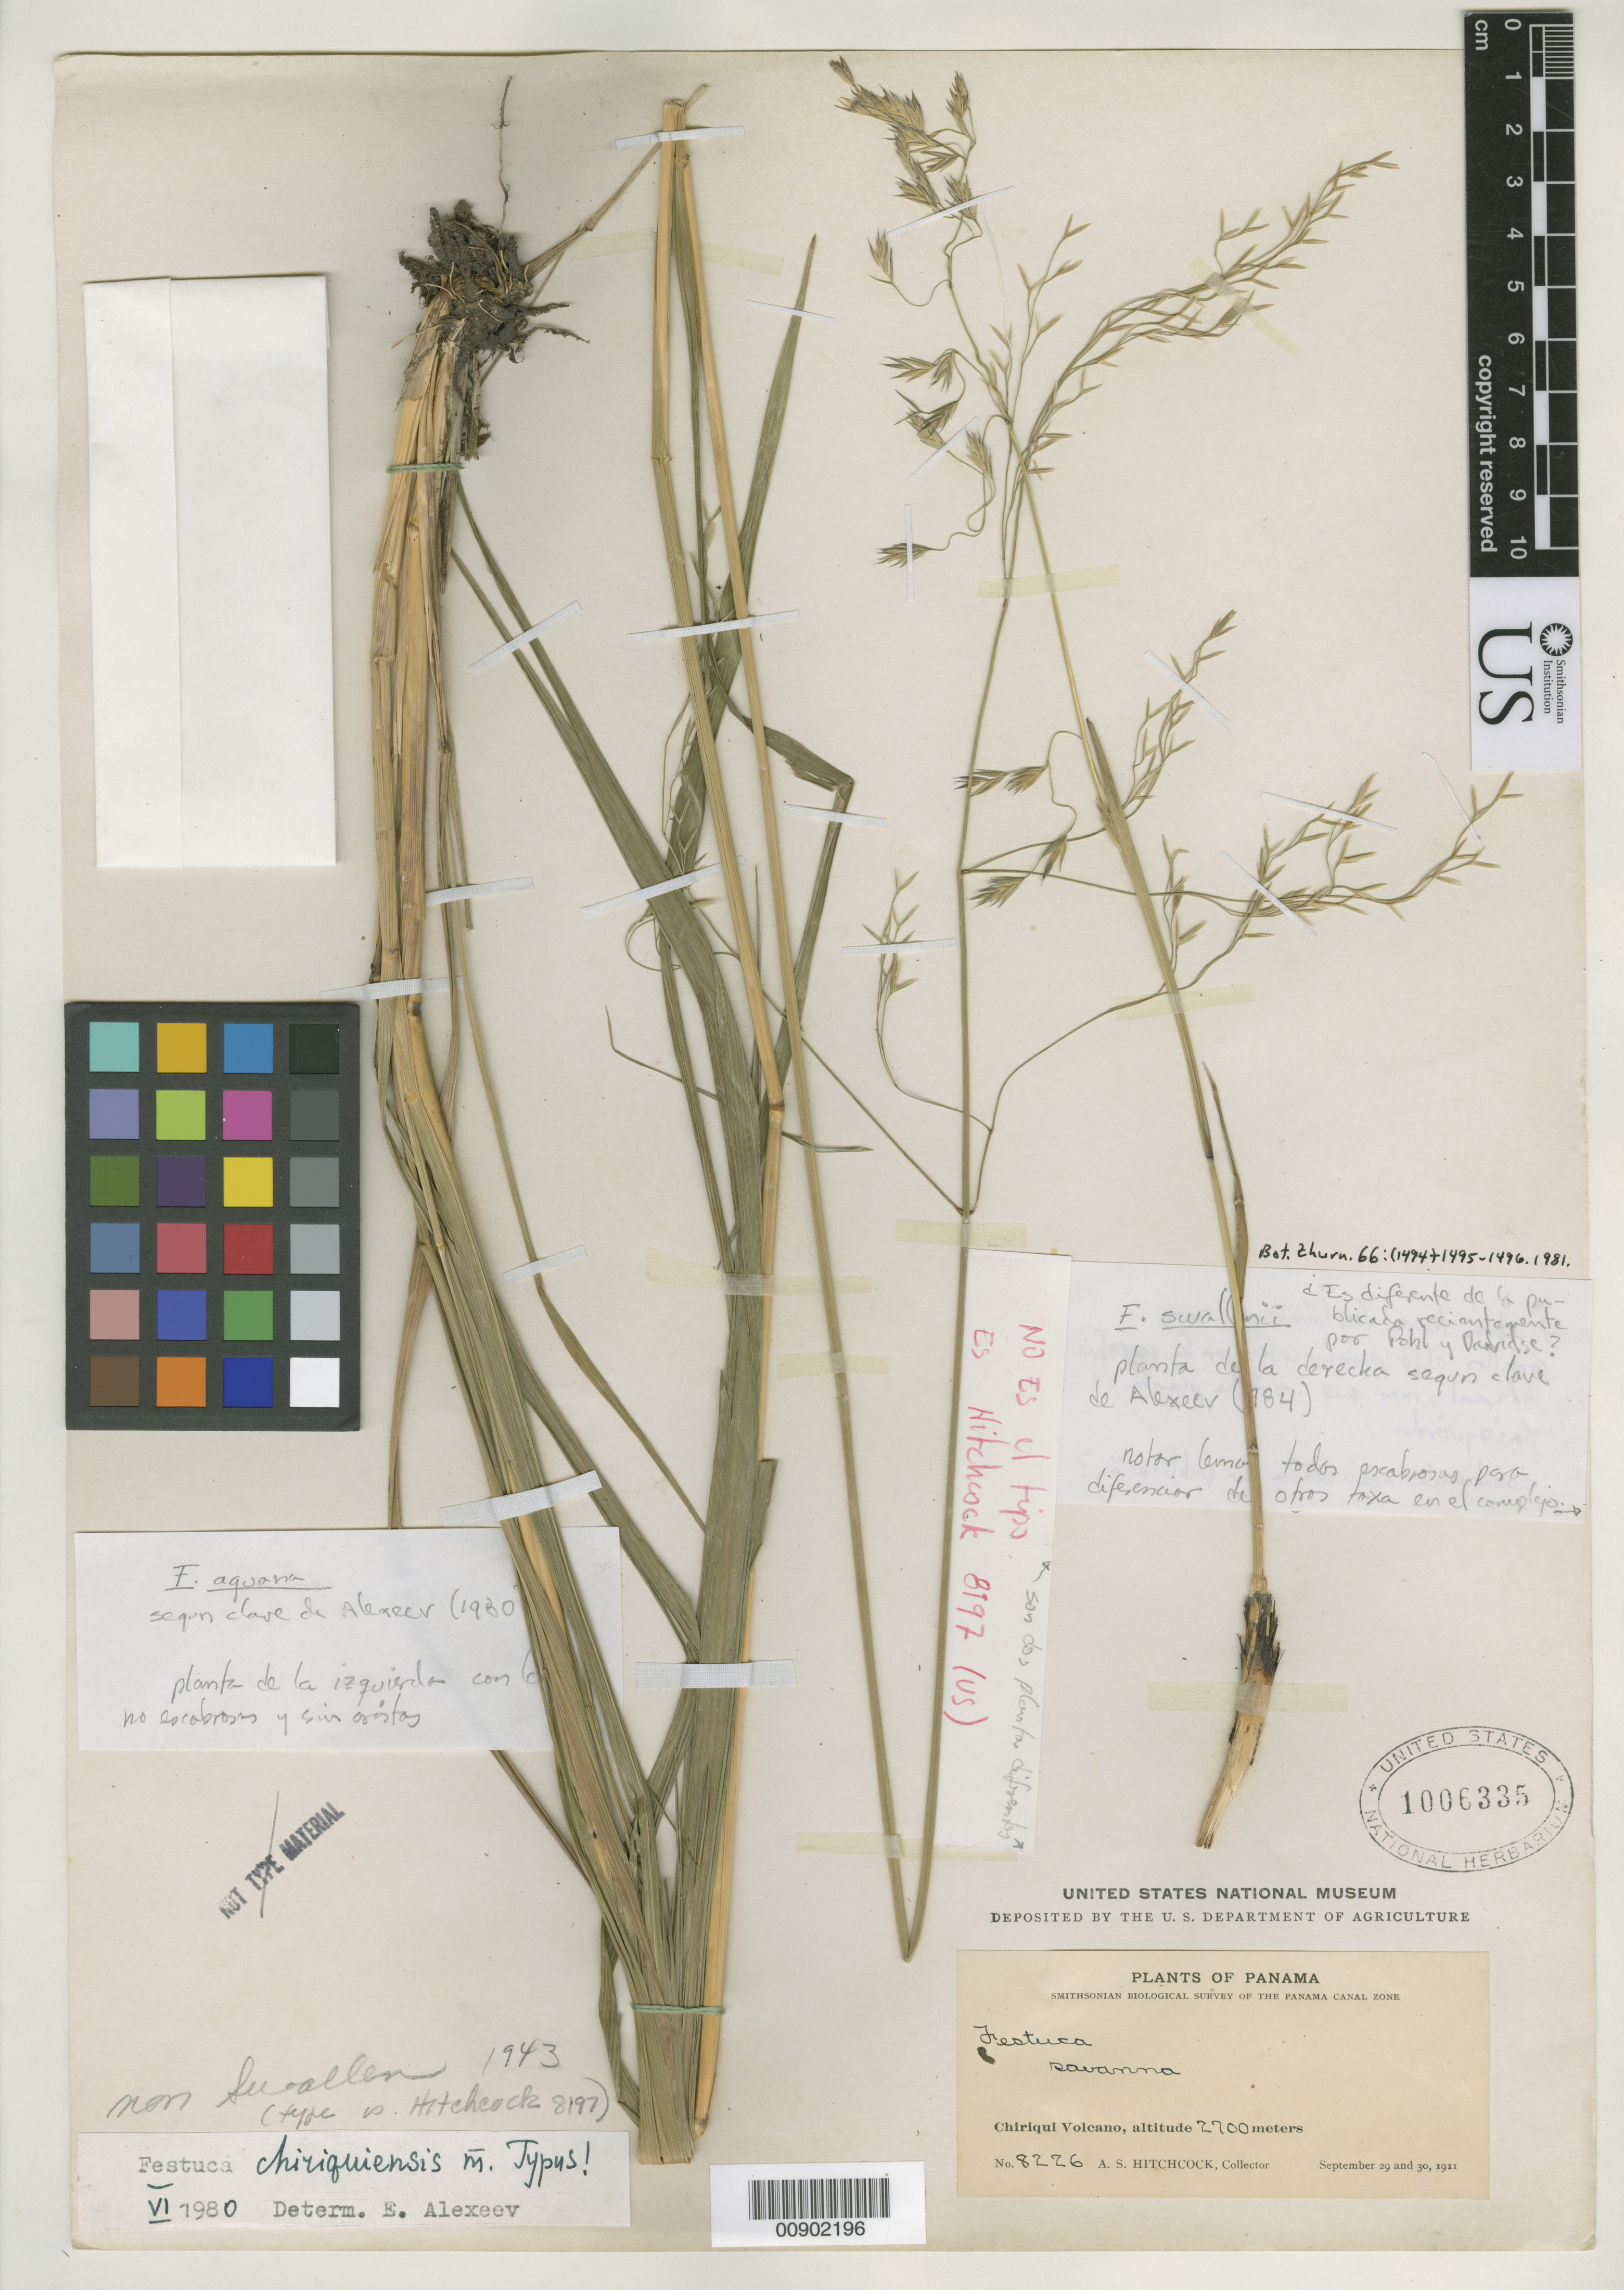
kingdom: Plantae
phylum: Tracheophyta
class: Liliopsida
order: Poales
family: Poaceae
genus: Festuca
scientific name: Festuca swallenii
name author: E.B. Alexeev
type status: Holotype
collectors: A. S. Hitchcock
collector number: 8226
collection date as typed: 29 Sep 1911 and 30 Sep 1911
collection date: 1911-09-29,1911-09-30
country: Panama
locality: Chiriqui Volcano.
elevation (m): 2700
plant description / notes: Originally annotated by Alexeev (1980) as "Typus!" of "Festuca chiriquiensis", ined. name never published (probably because would be later homonym of Festuca chiriquensis Swallen; type of that name is Hitchcock 8197).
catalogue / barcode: US 1006335